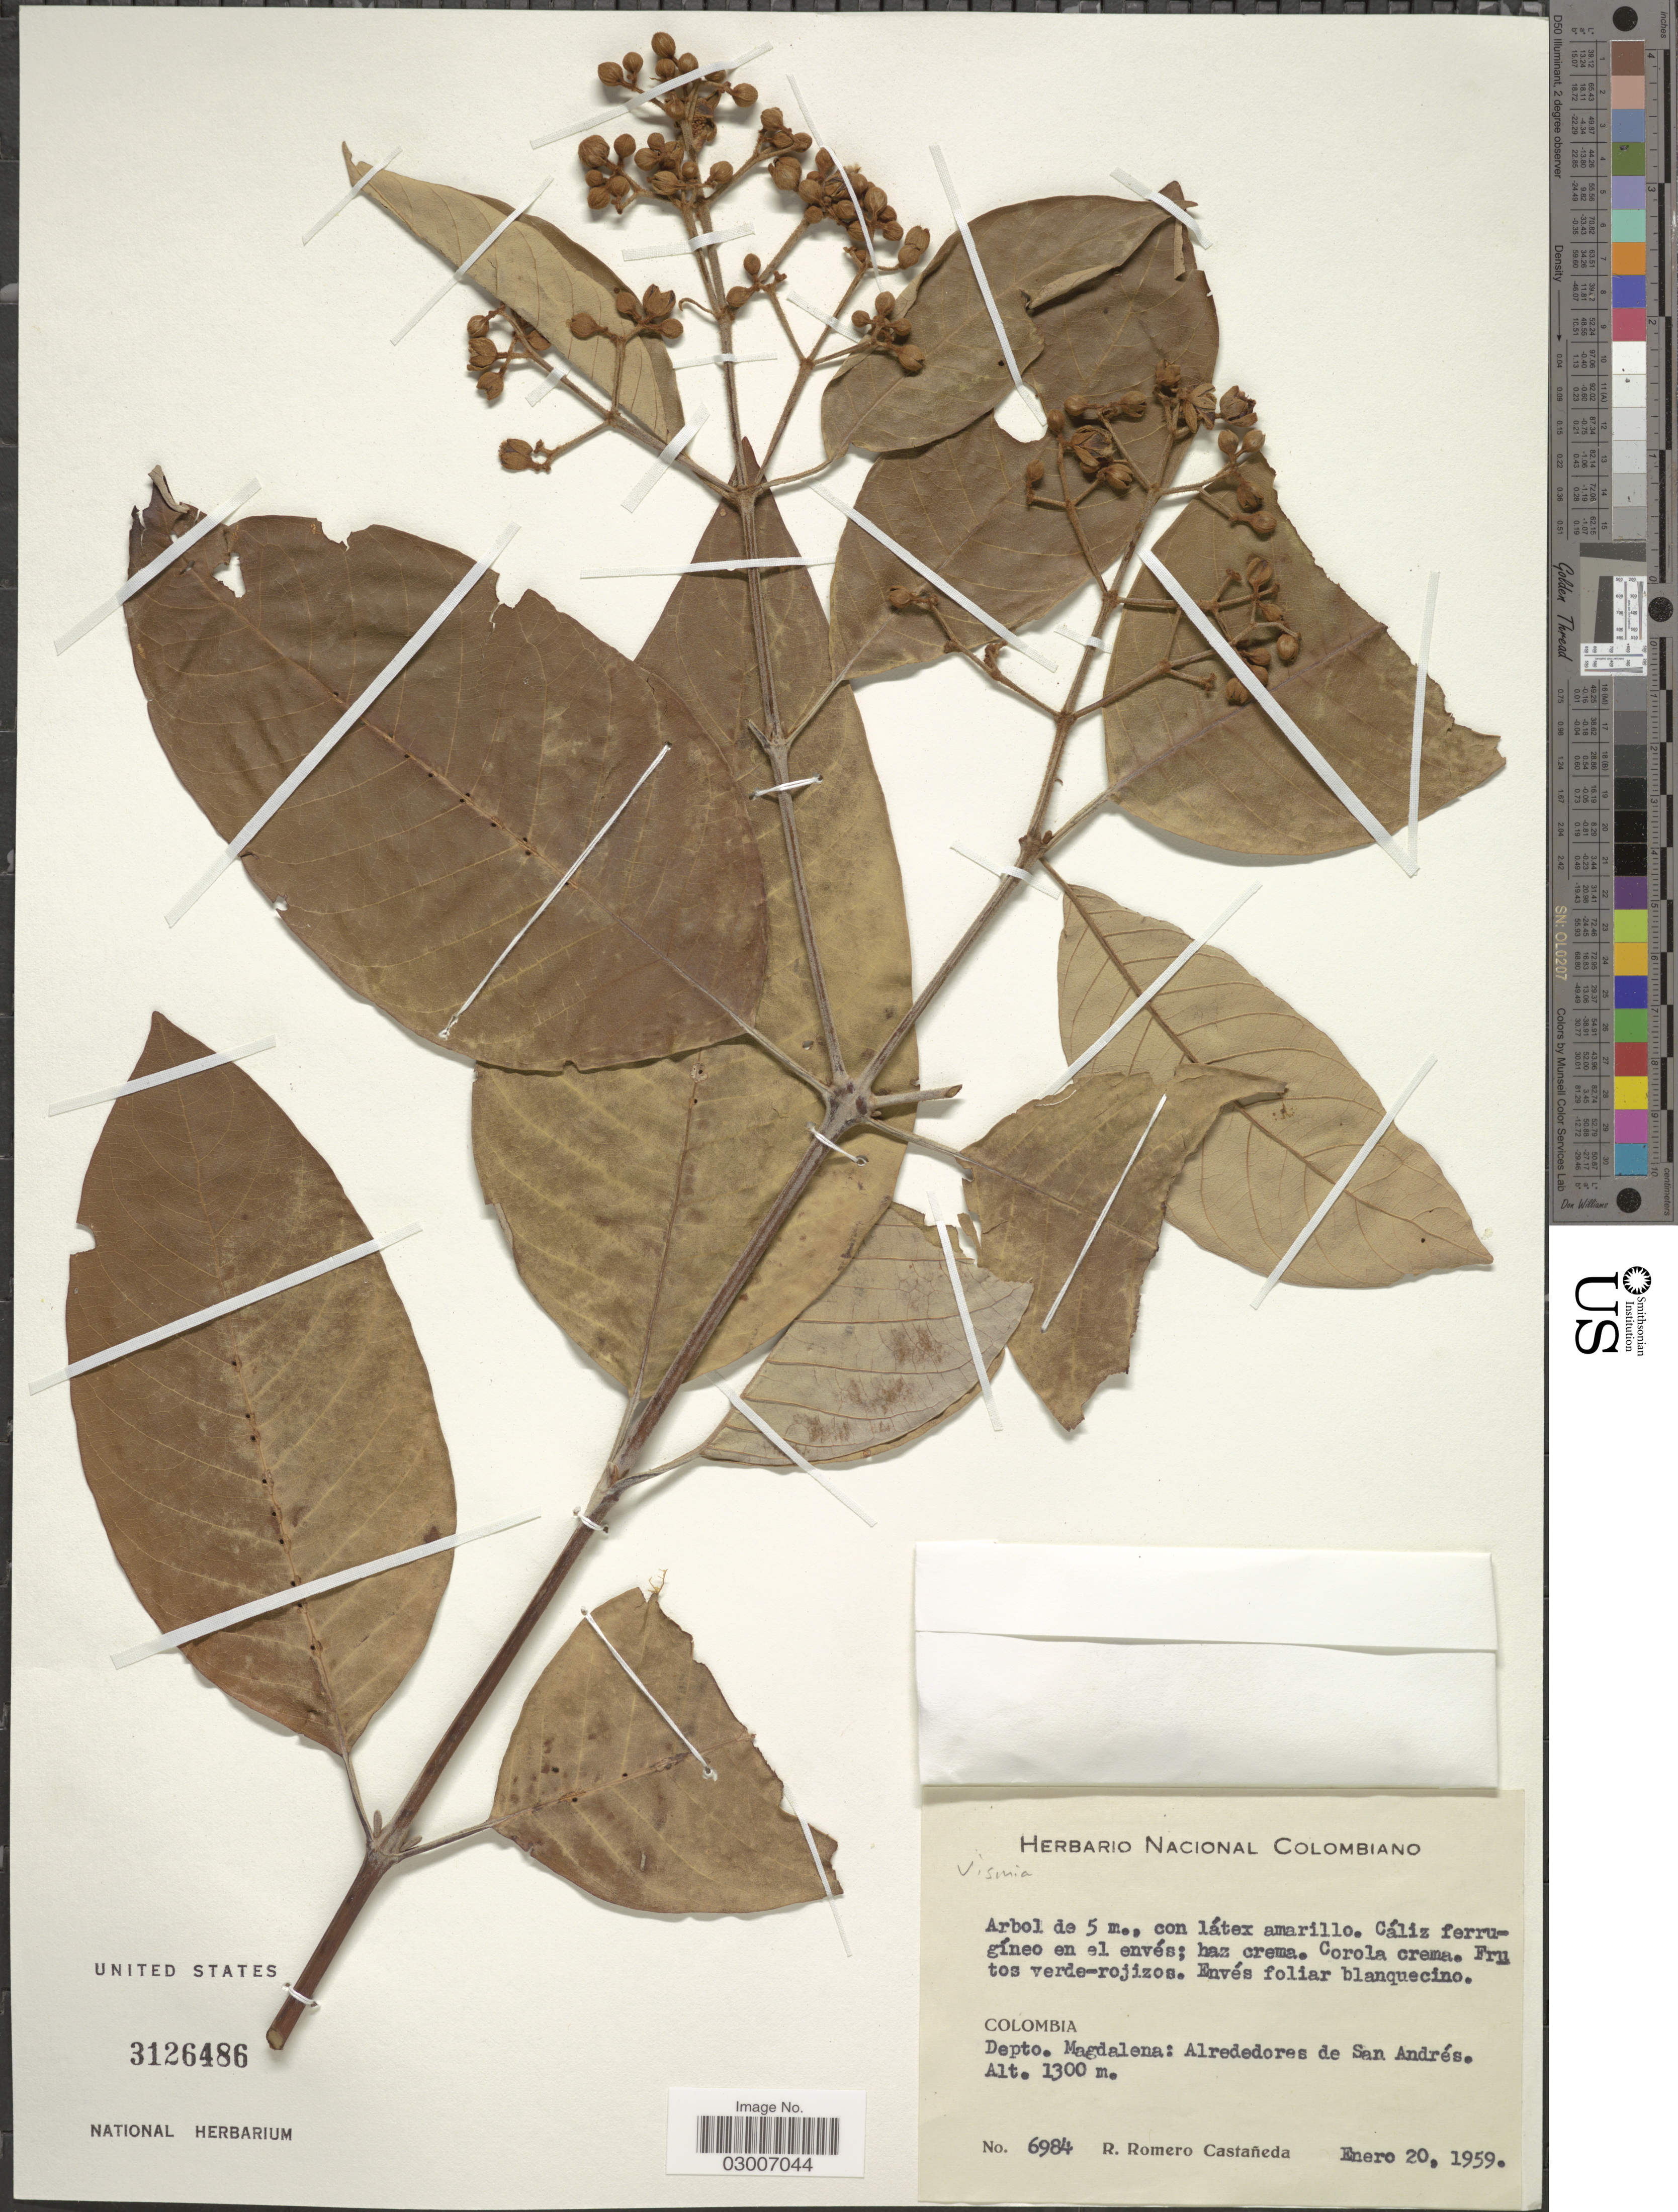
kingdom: Plantae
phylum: Tracheophyta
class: Magnoliopsida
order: Malpighiales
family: Hypericaceae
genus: Vismia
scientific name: Vismia sp.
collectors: R. Romero Castañeda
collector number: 6984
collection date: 1959-01-20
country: Colombia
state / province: Magdalena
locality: Depto. Magdalena: Alrededores de San Andrés.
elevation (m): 1300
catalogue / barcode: US 3126486